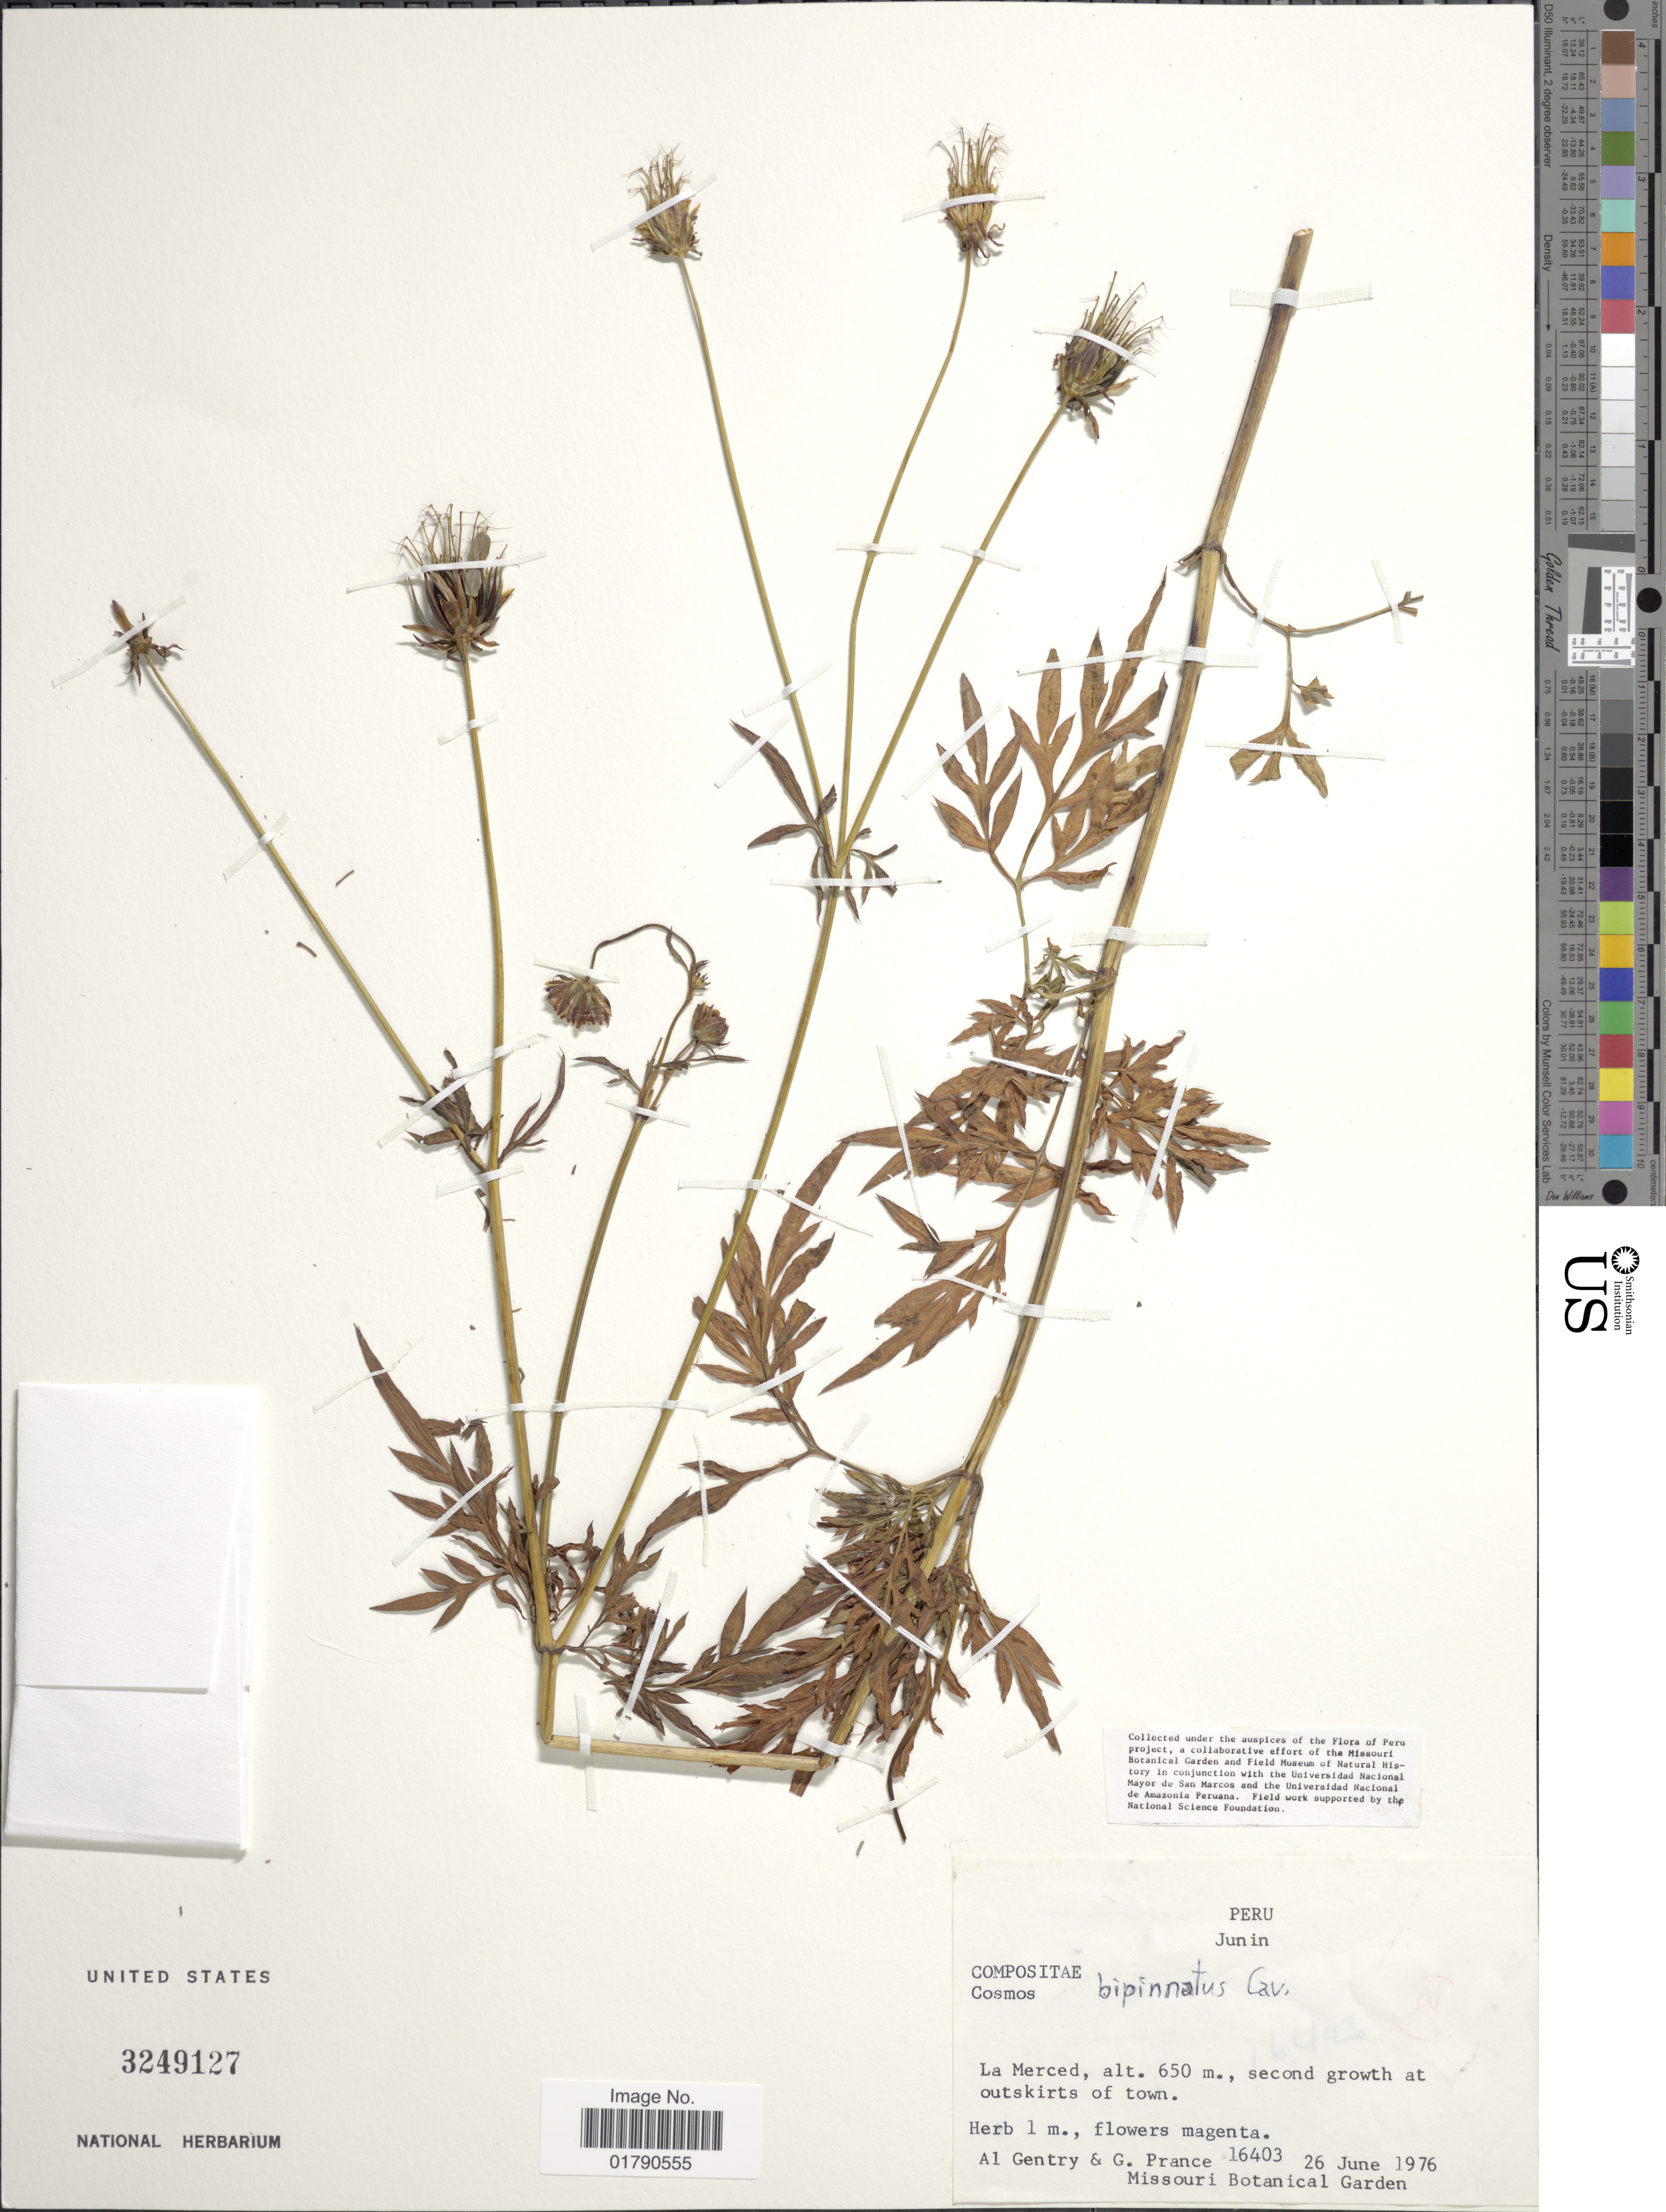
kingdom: Plantae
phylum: Tracheophyta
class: Magnoliopsida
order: Asterales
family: Asteraceae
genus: Cosmos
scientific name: Cosmos bipinnatus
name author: Cav.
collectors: A. H. Gentry & G. T. Prance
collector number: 16403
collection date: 1976-06-26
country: Peru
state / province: Junín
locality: La Merced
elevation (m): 650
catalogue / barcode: US 3249127